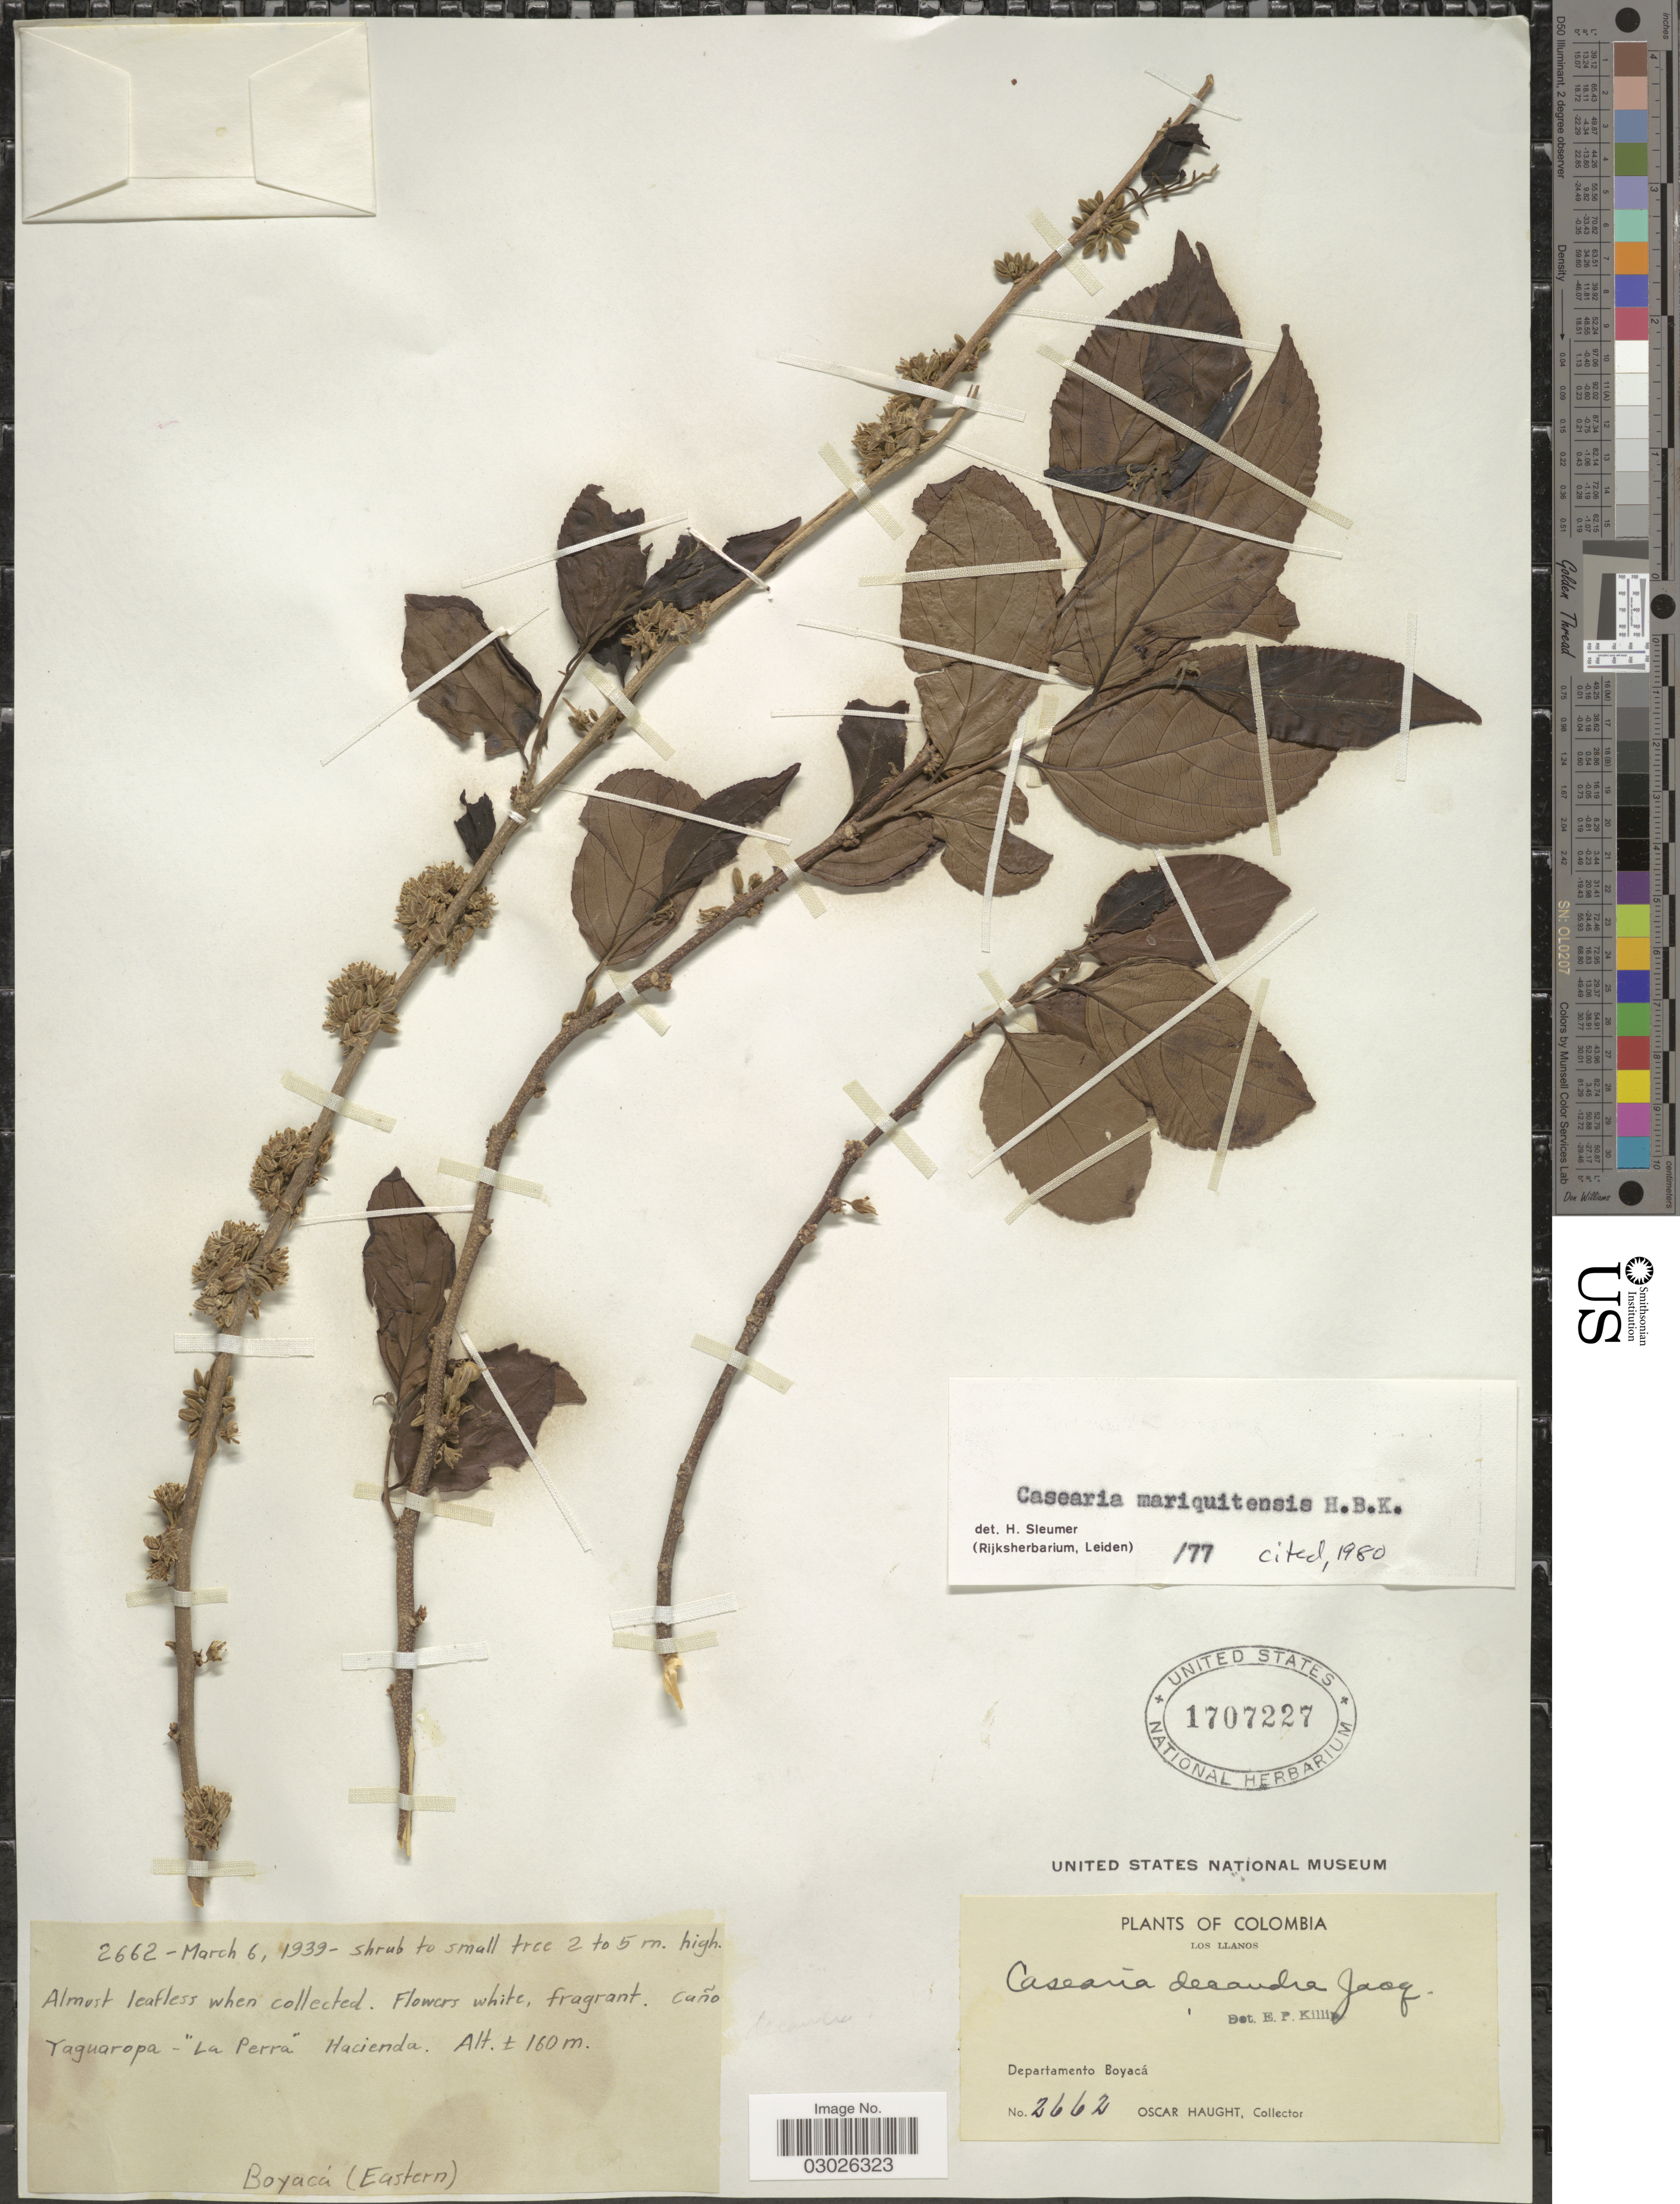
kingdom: Plantae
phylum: Tracheophyta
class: Magnoliopsida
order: Malpighiales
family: Salicaceae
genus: Casearia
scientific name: Casearia mariquitensis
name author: Kunth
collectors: O. L. Haught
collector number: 2662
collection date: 1939-03-06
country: Colombia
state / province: Boyacá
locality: Los Llanos. Departamento Boyacá. Caño Yaguaropa- "La Perra" Hacienda.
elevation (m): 160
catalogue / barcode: US 1707227